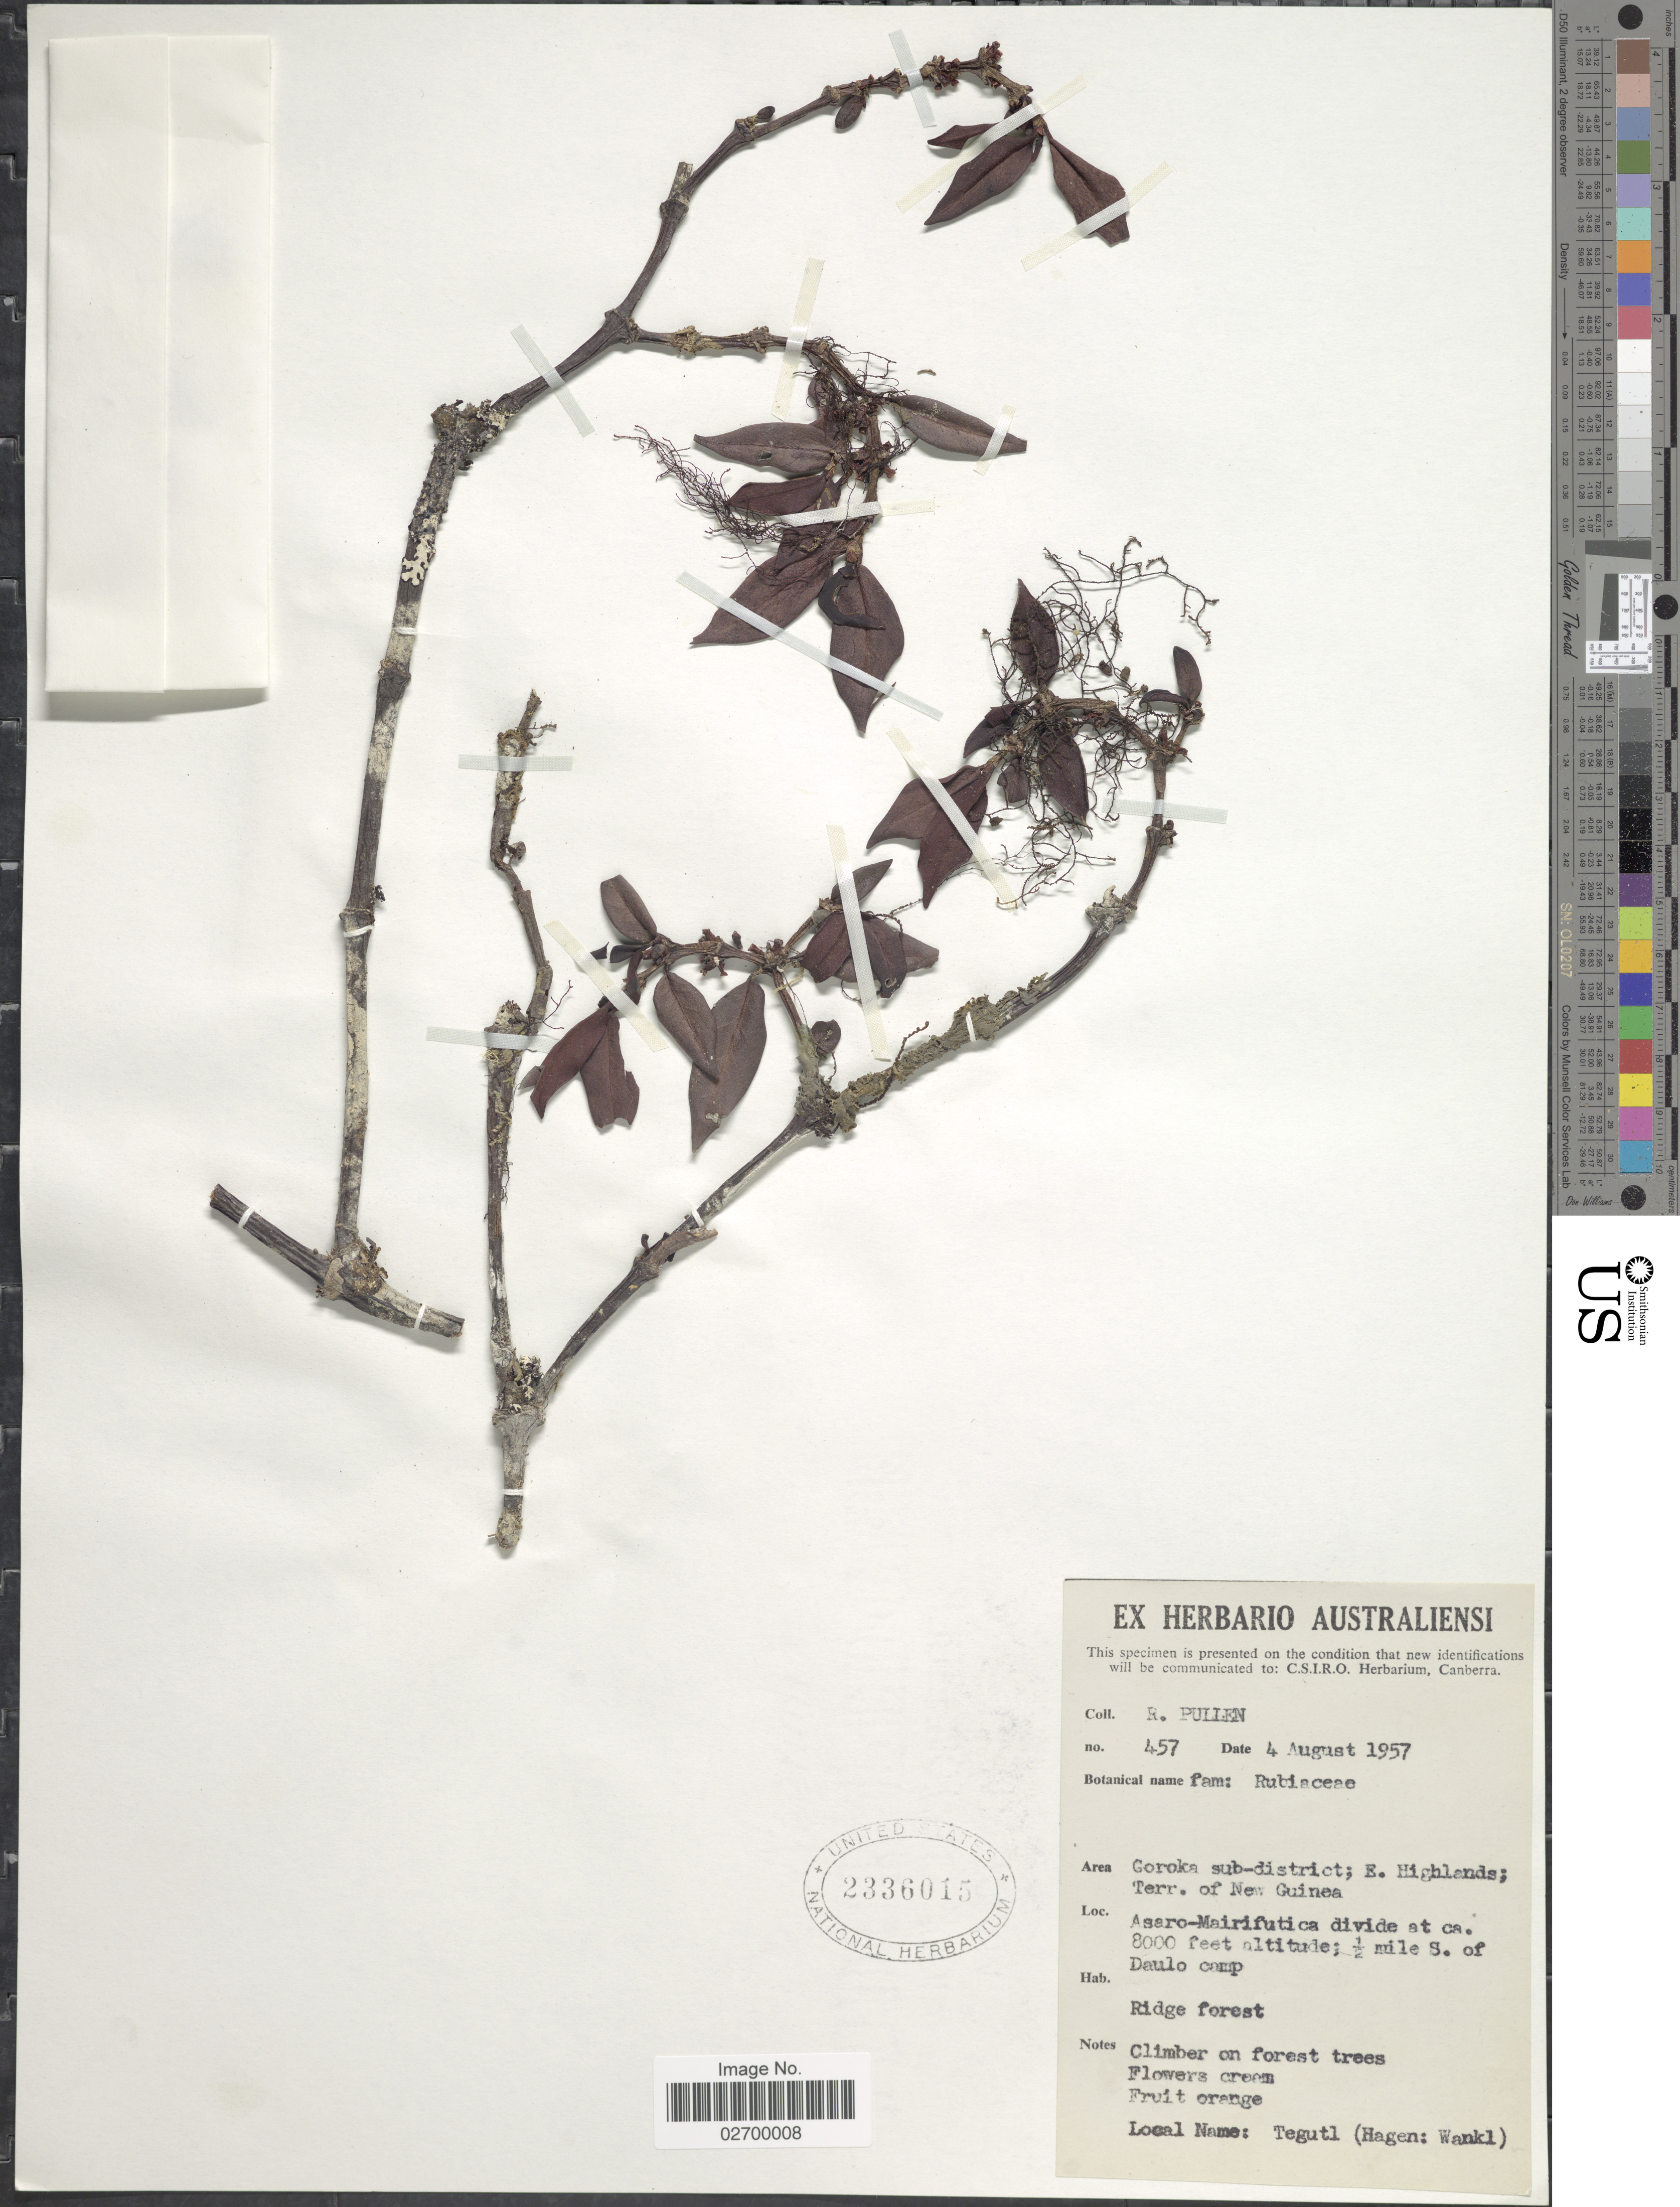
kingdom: Plantae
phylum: Tracheophyta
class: Magnoliopsida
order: Gentianales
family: Rubiaceae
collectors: R. Pullen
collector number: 457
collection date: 1957-08-04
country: Papua New Guinea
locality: Goroka sub-district; E. Highlands, Terr. of New Guinea. Asaro-Mairifutica divide. ½ mile S of Daulo Camp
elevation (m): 2438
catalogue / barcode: US 2336015